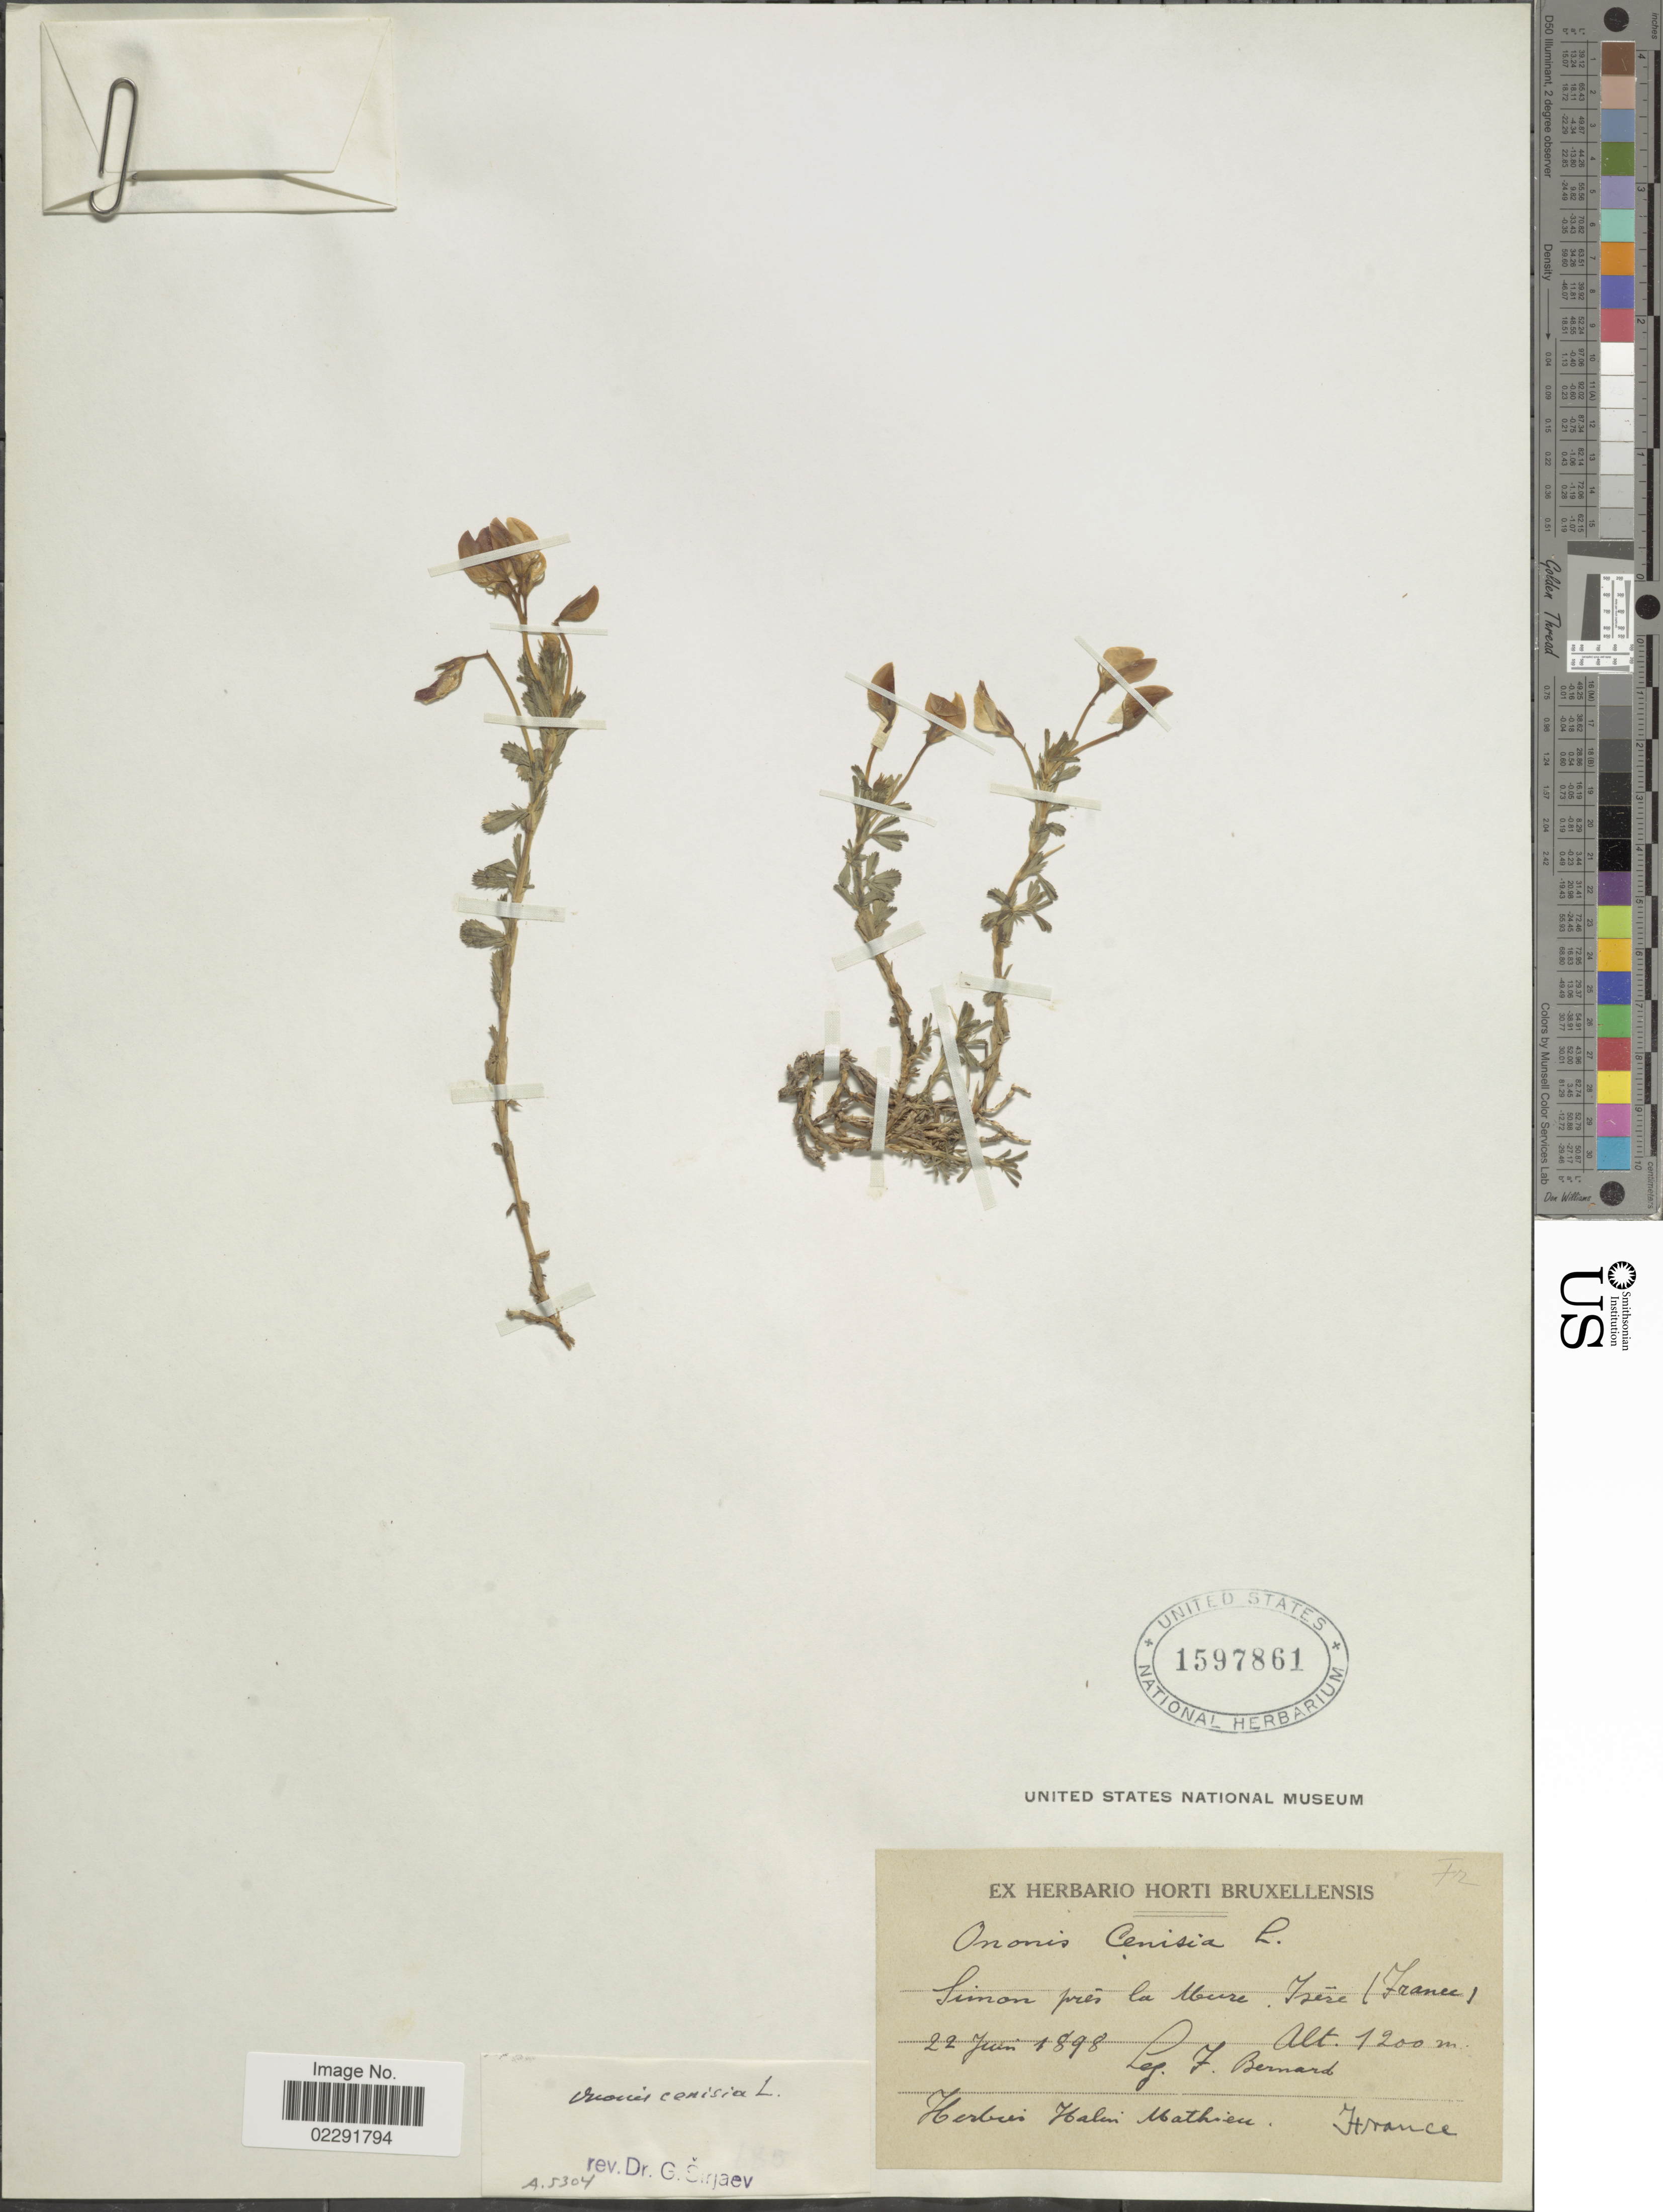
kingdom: Plantae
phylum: Tracheophyta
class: Magnoliopsida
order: Fabales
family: Fabaceae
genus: Ononis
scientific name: Ononis cenisia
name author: L.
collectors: F. Bernard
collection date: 1898-06-22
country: France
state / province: Auvergne-Rhône-Alpes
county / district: Isère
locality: Simon pres la Mure, Isere. [interpreted]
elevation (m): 1200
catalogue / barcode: US 1597861